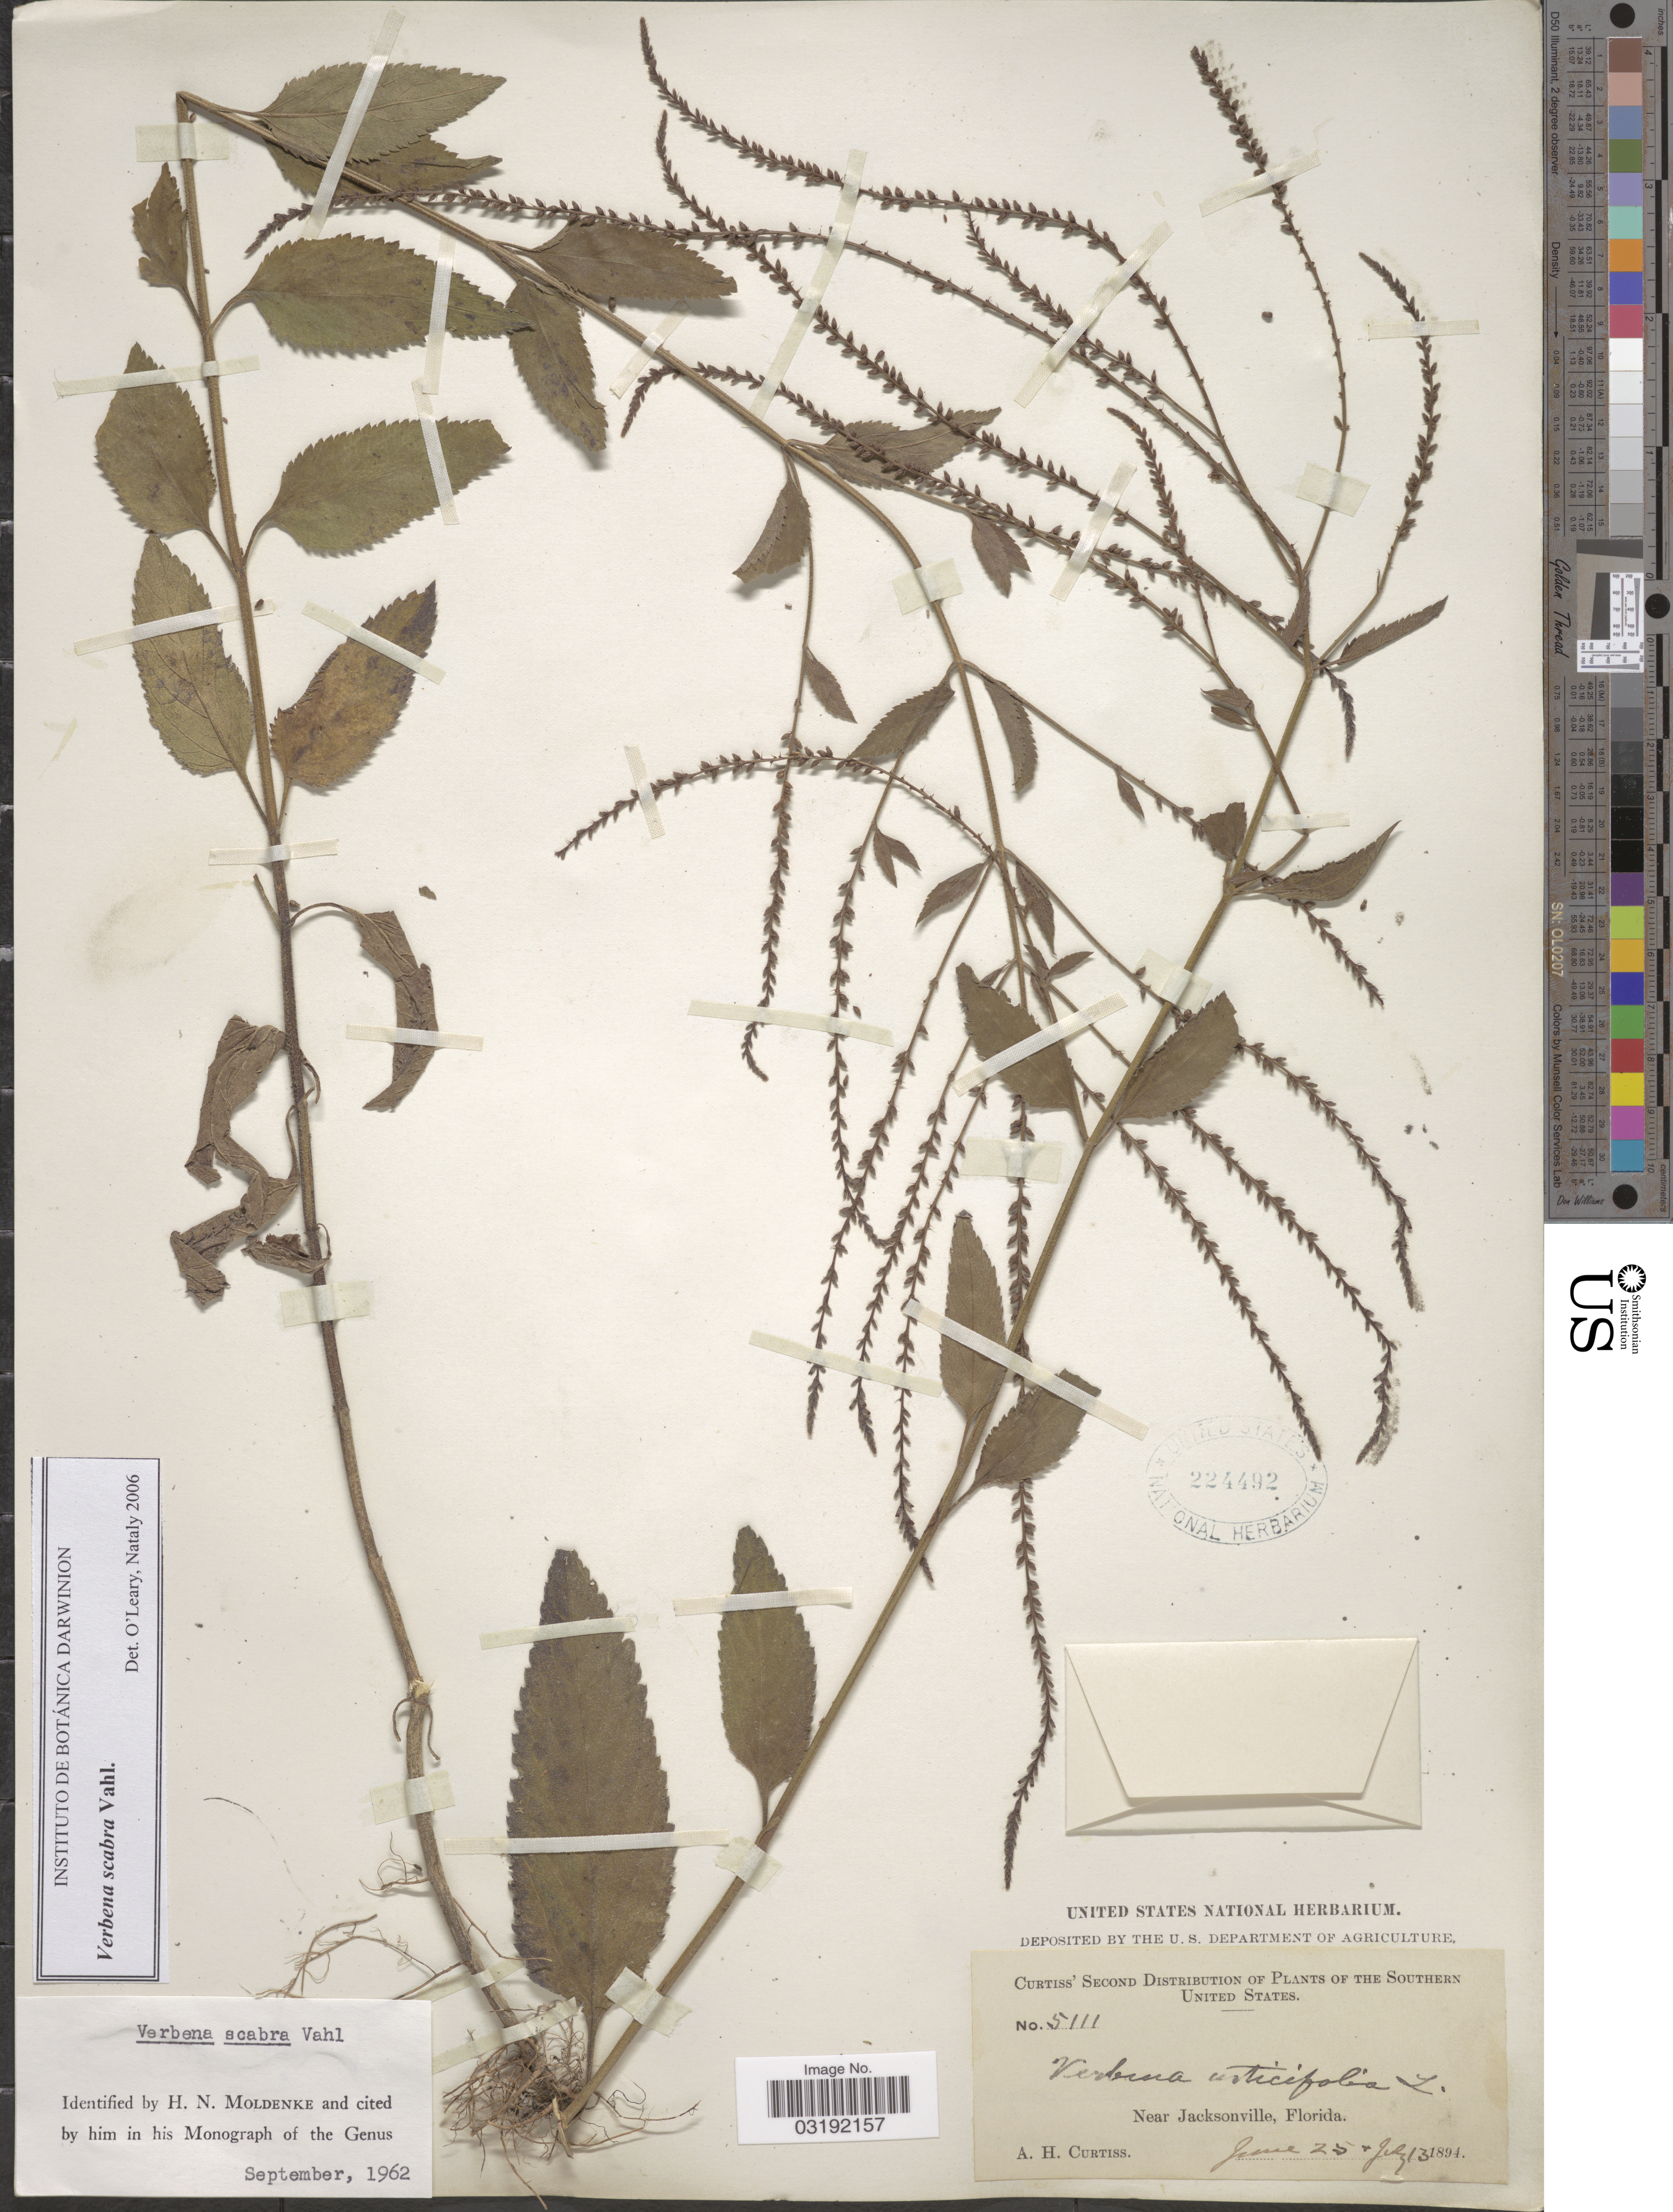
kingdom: Plantae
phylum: Tracheophyta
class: Magnoliopsida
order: Lamiales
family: Verbenaceae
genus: Verbena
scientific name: Verbena scabra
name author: Vahl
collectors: A. H. Curtiss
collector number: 5111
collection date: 1894-06-25/1894-07-13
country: United States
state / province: Florida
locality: Southern United States. Near Jacksonville.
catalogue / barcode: US 224492